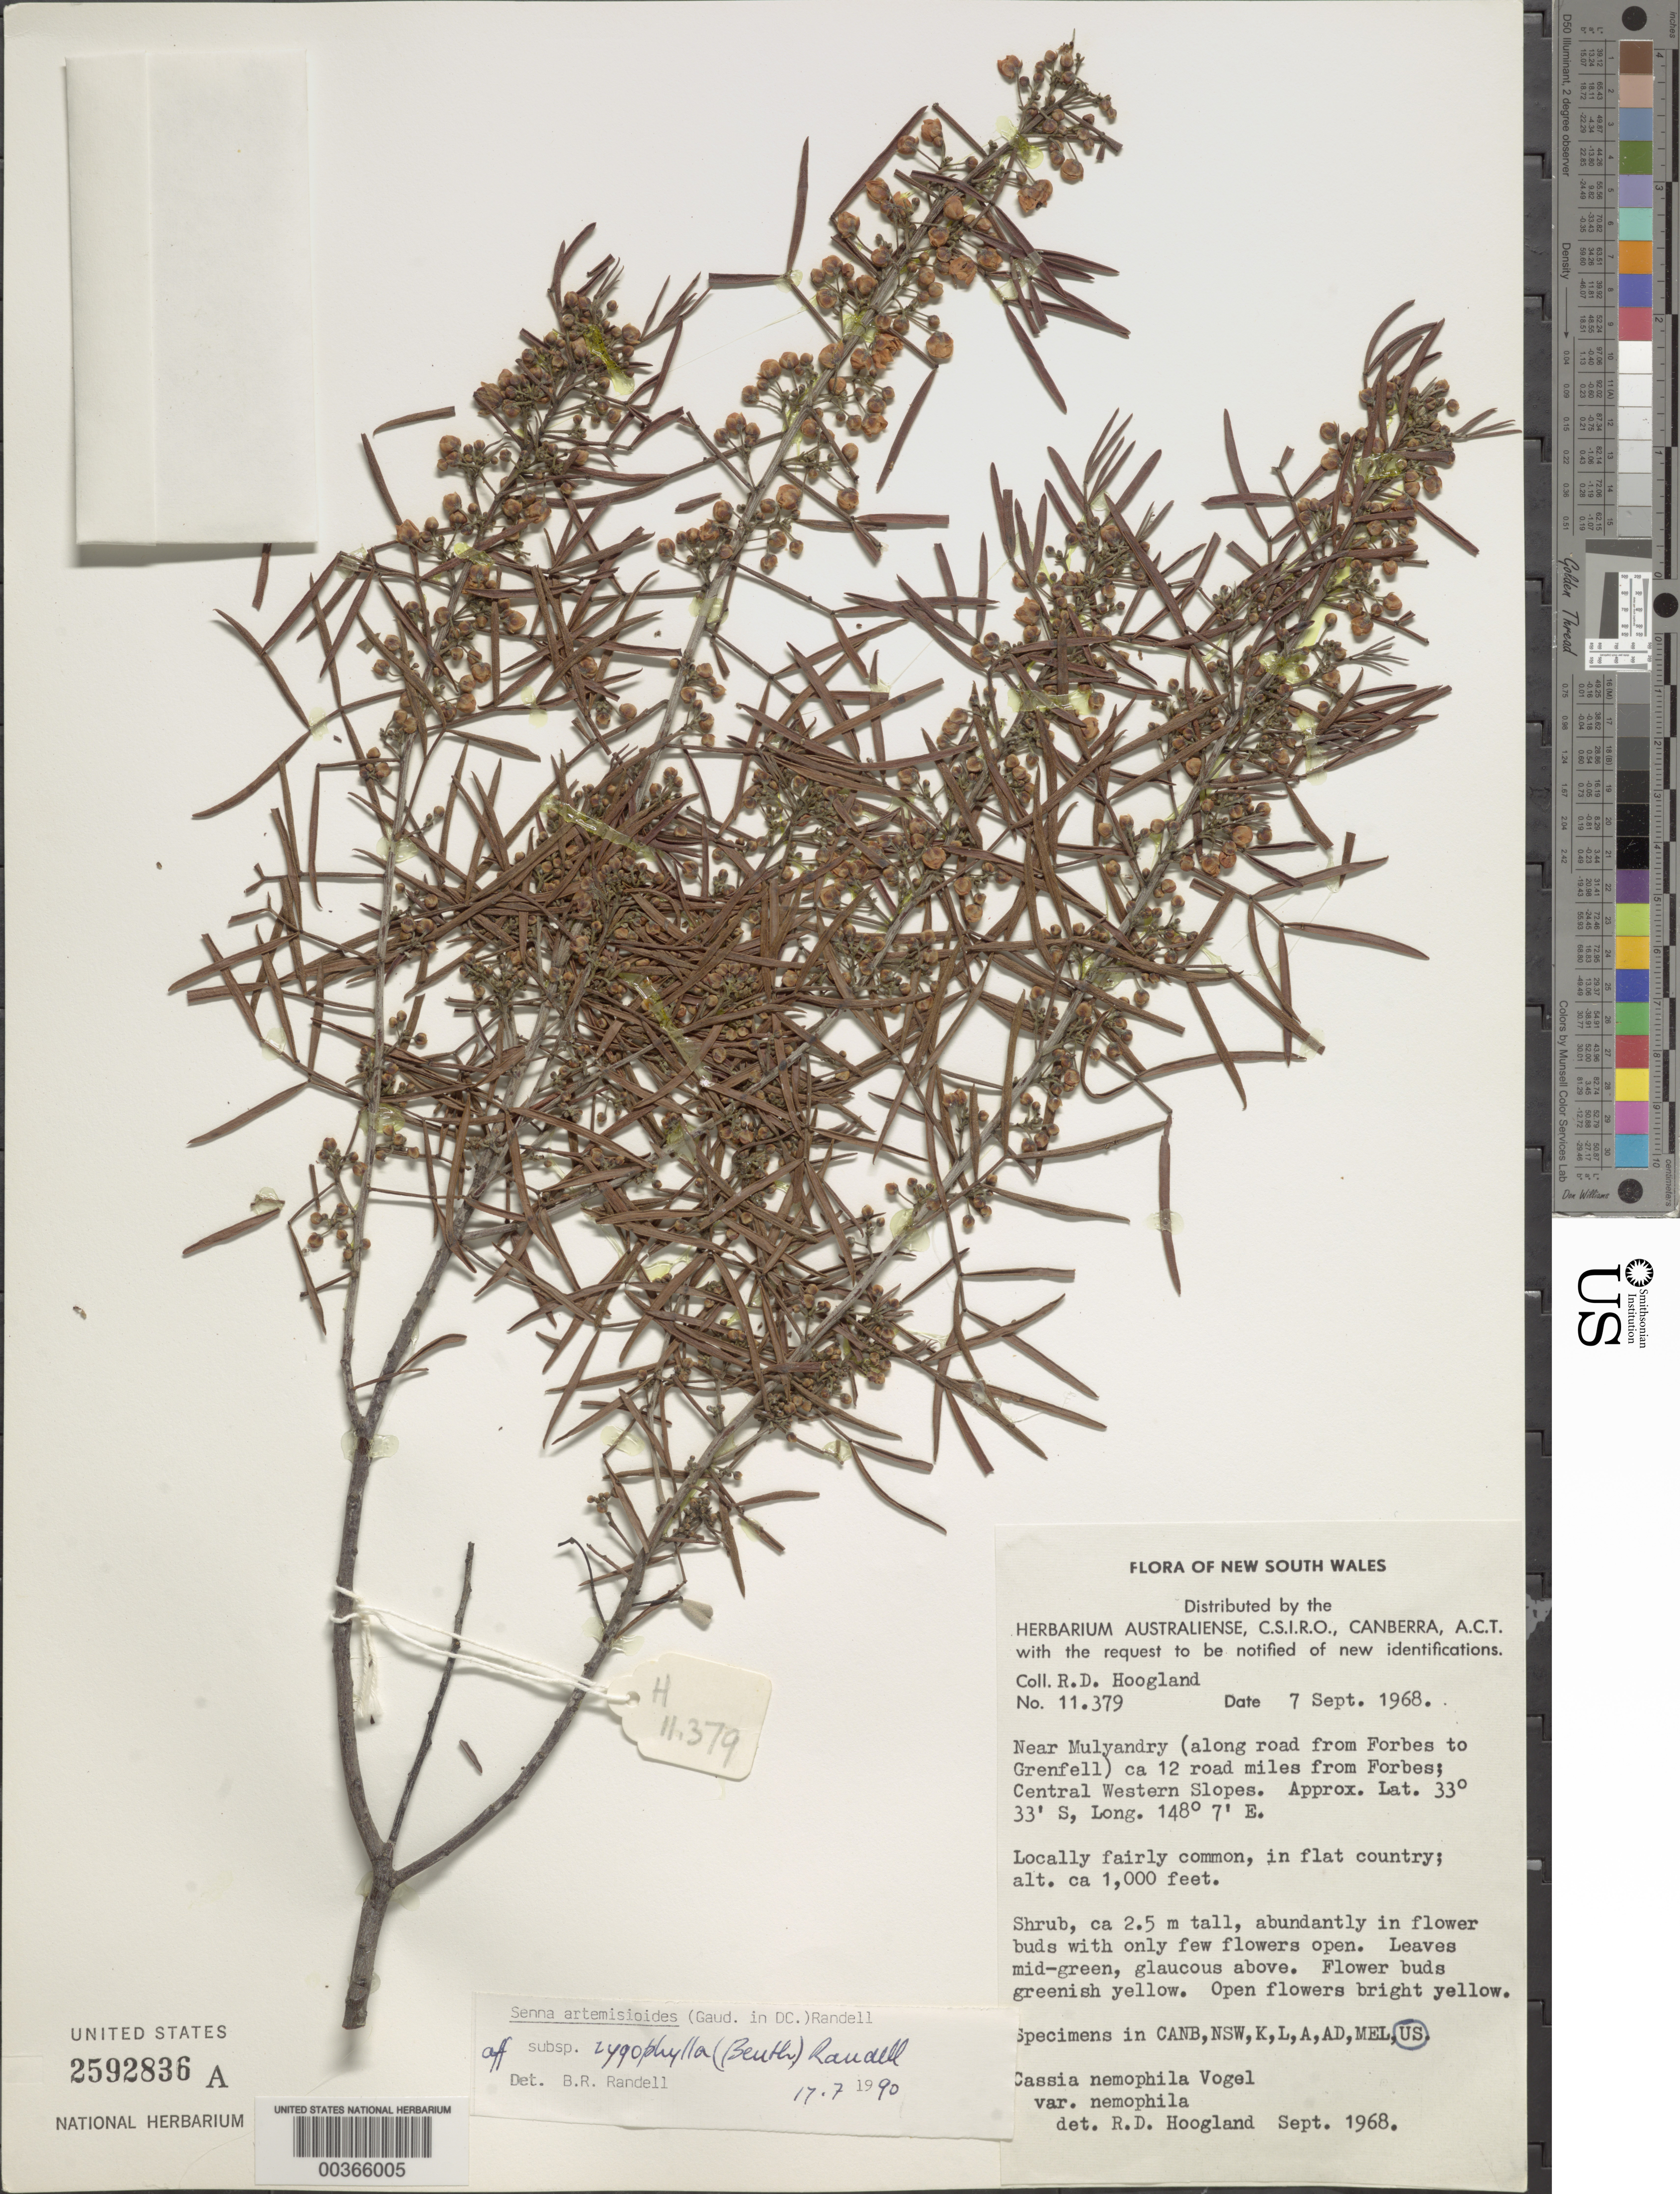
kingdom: Plantae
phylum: Tracheophyta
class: Magnoliopsida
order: Fabales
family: Fabaceae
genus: Senna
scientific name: Senna artemisioides subsp. zygophylla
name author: Randell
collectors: R. D. Hoogland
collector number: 11379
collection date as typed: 07 Sep 1968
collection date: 1968-09-07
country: Australia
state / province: New South Wales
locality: Near mulyandry, along road from forbes to grenfell, ca 12 mi from forbes; central western slopes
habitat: In flat country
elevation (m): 305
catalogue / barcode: US 2592836A